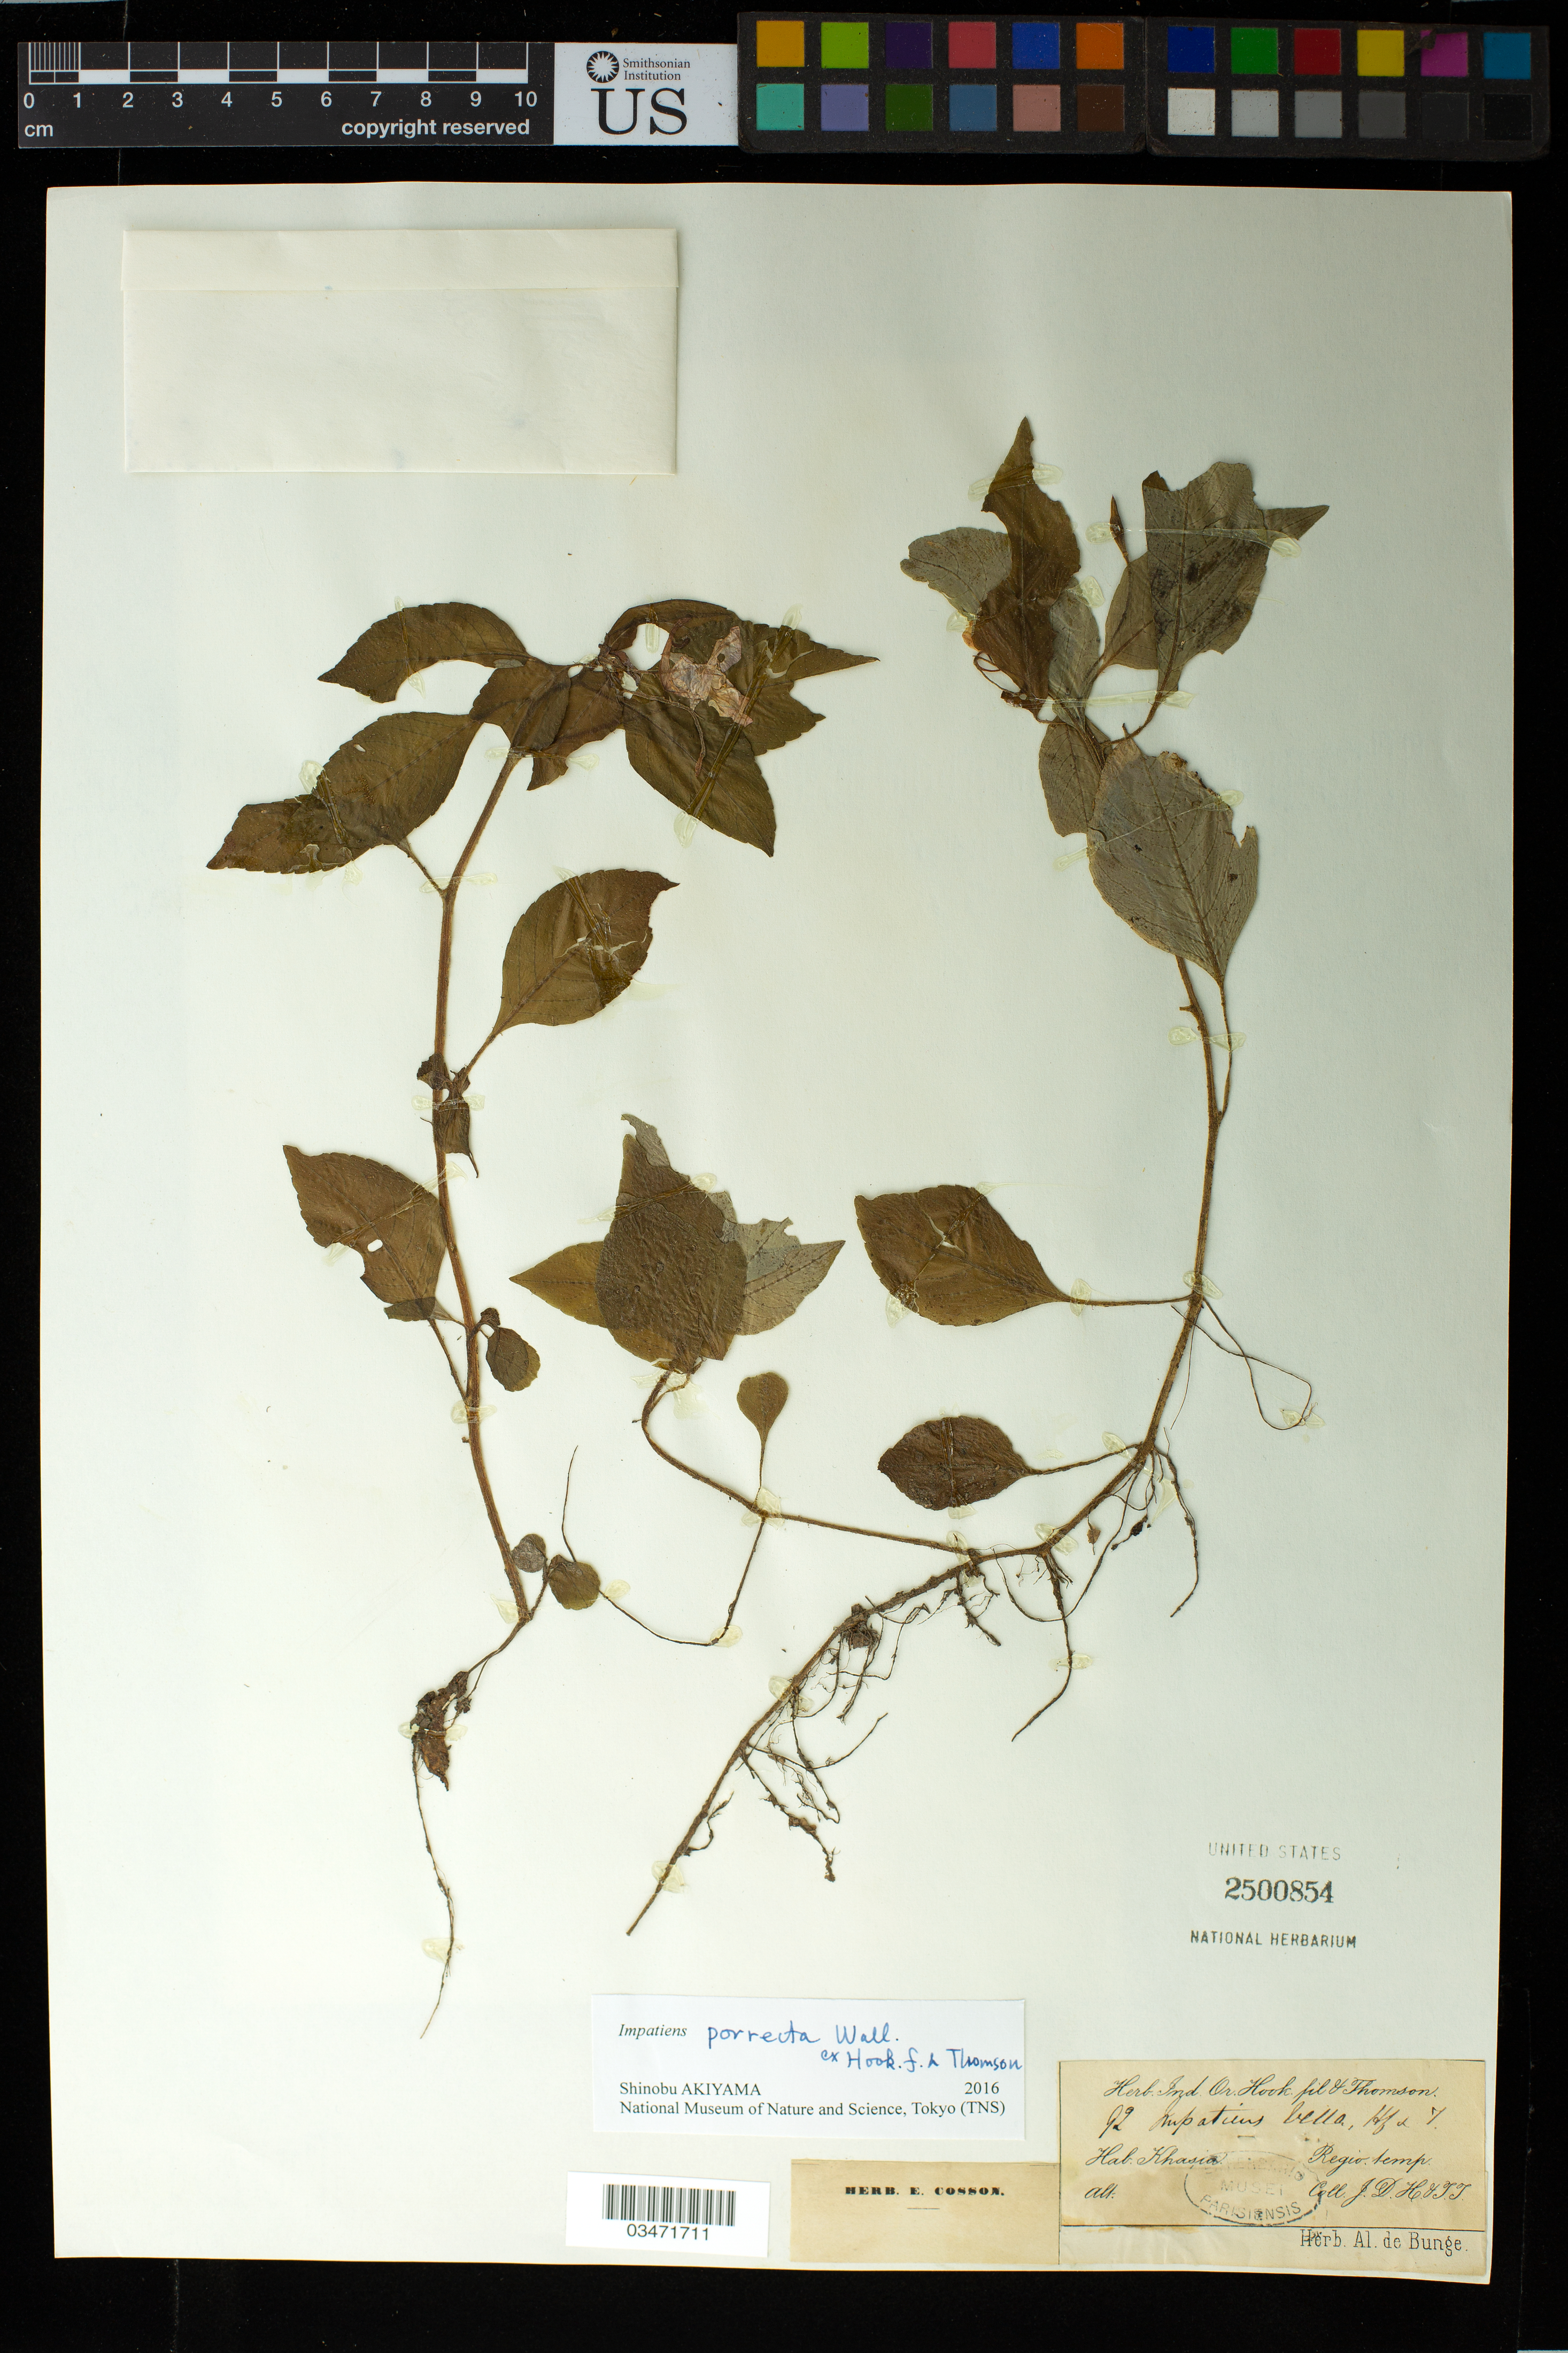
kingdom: Plantae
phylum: Tracheophyta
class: Magnoliopsida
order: Ericales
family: Balsaminaceae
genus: Impatiens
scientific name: Impatiens porrecta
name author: Wall.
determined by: Akiyama, Shinobu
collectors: J. D. Hooker & T. Thomson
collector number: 92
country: India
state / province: Meghalaya (?)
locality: Khassia [Medhalaya State?]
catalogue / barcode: US 2500854